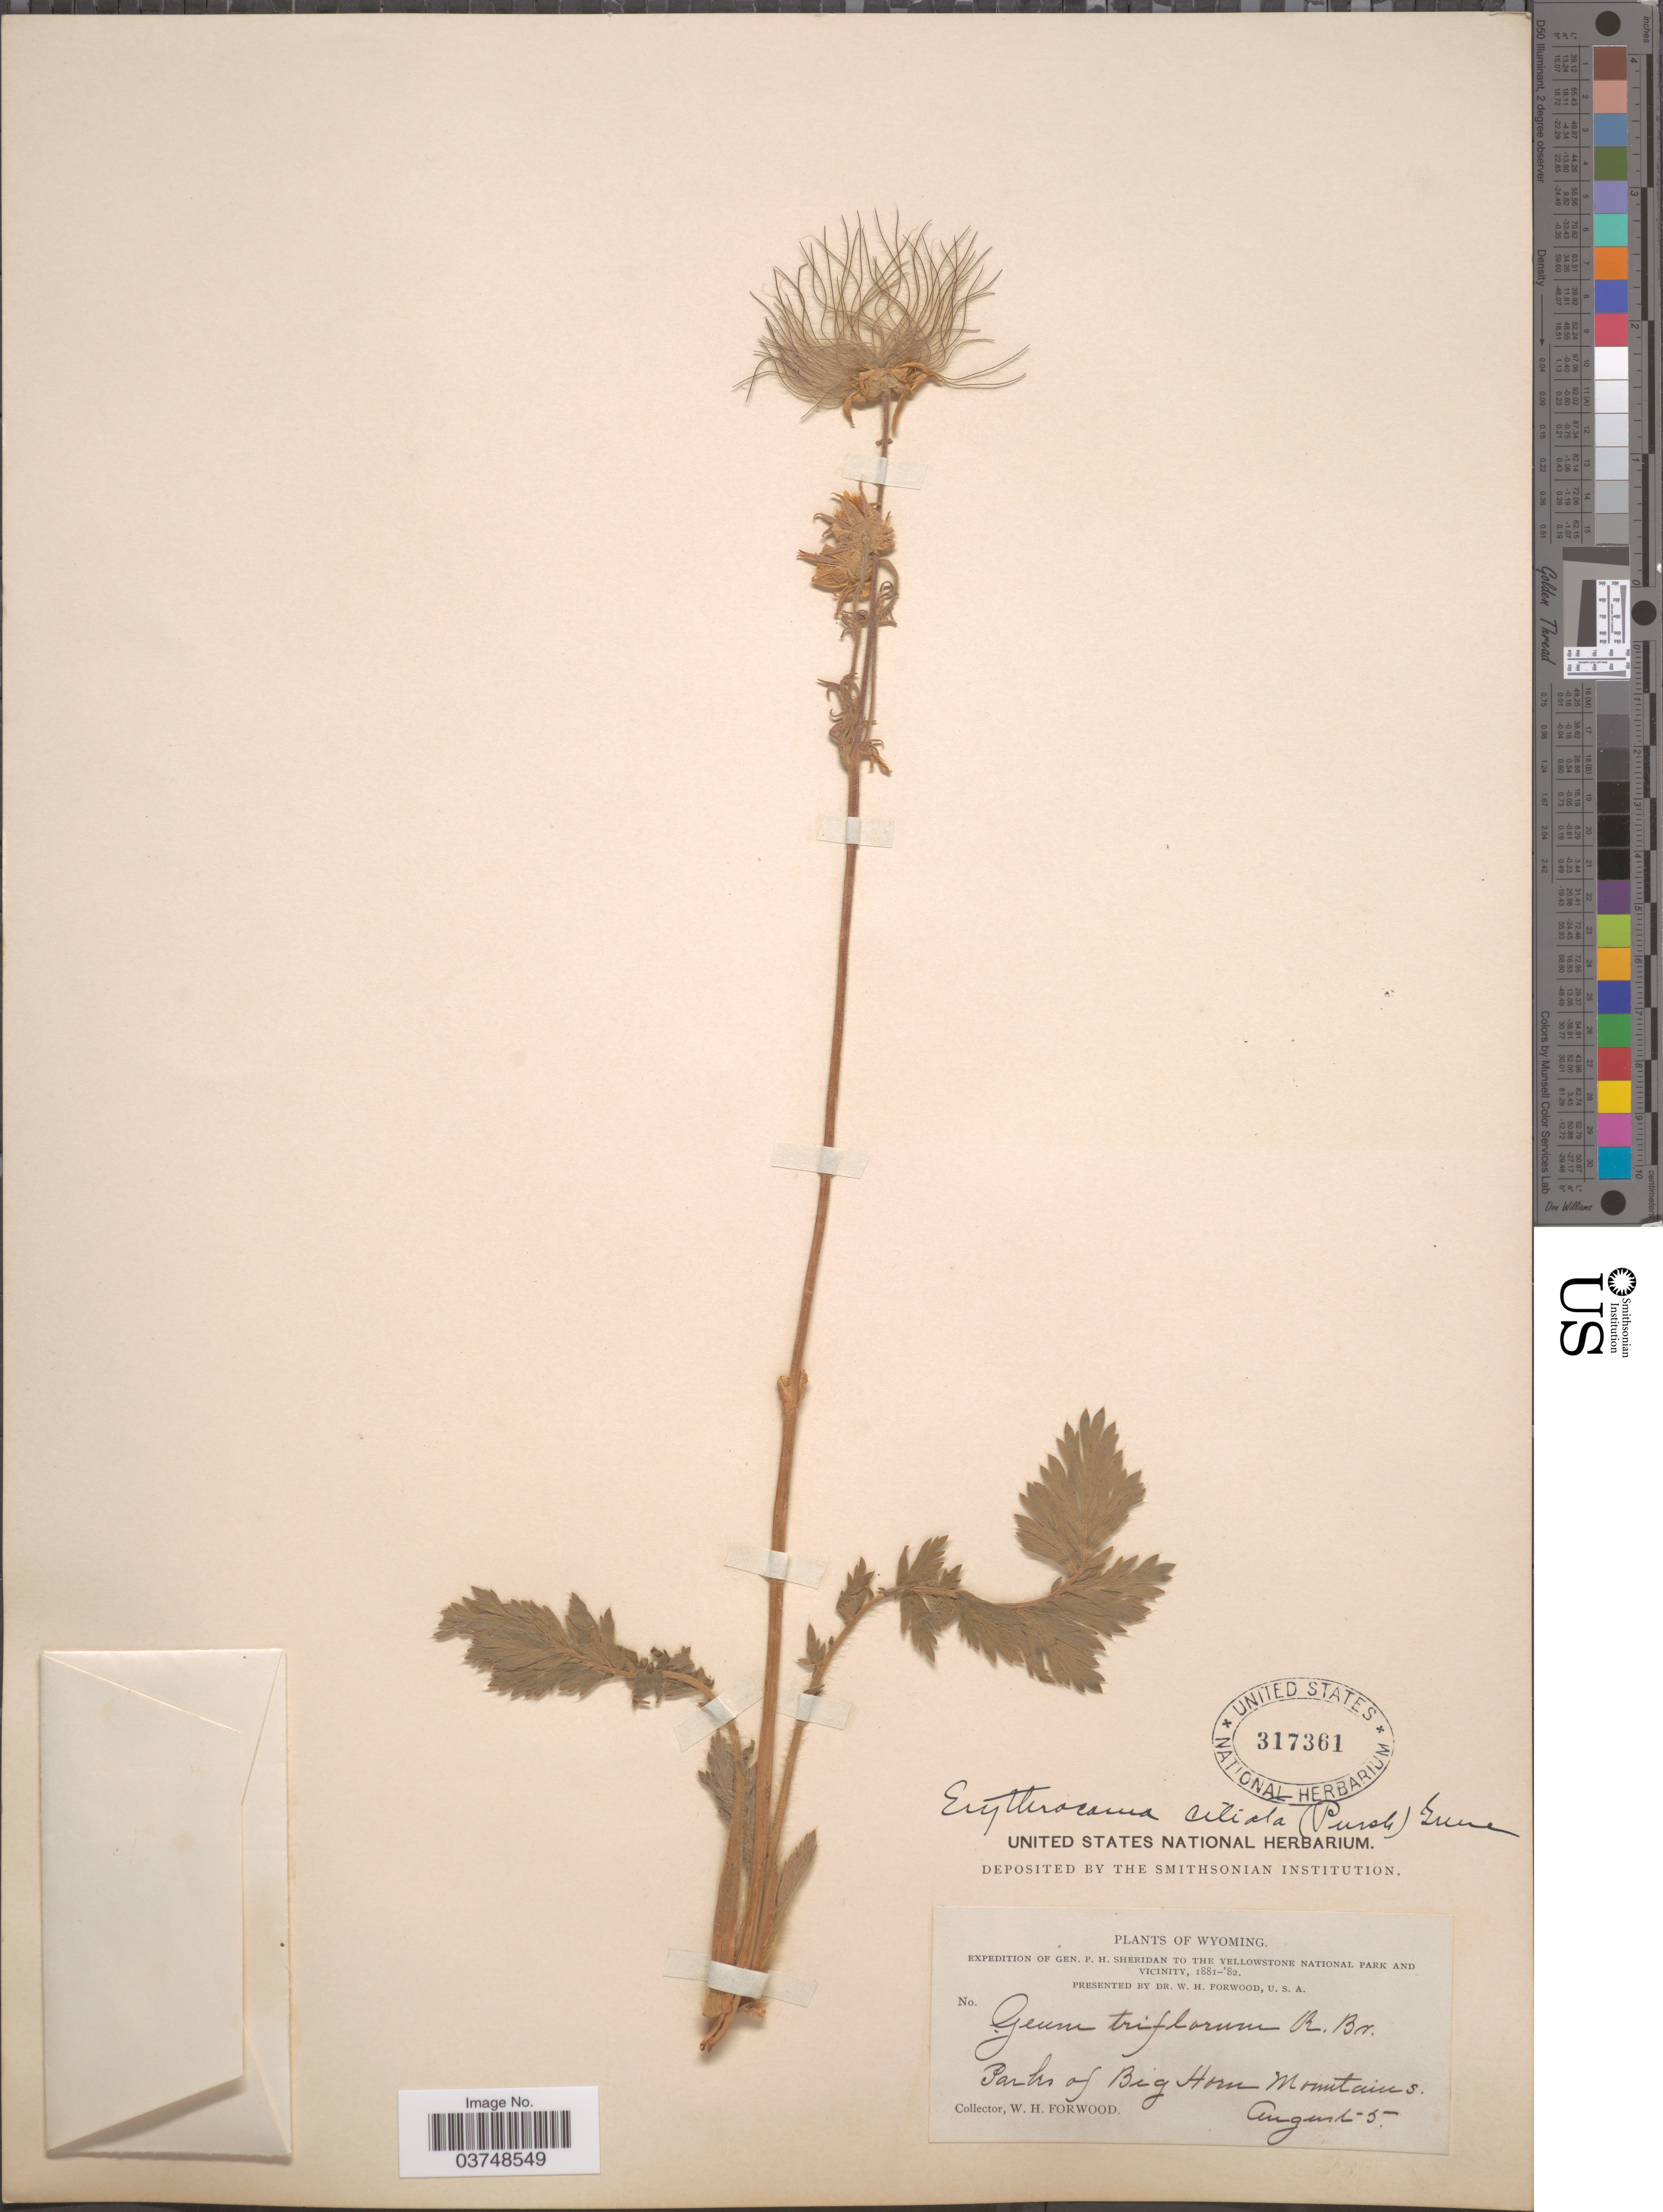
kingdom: Plantae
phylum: Tracheophyta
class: Magnoliopsida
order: Rosales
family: Rosaceae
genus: Geum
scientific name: Geum triflorum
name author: Pursh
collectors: W. Forwood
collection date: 1881-08-05/1882-08-05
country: United States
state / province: Wyoming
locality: Yellowstone National Park and Vicinity. Parks of Big Horn Mountains.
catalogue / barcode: US 317361